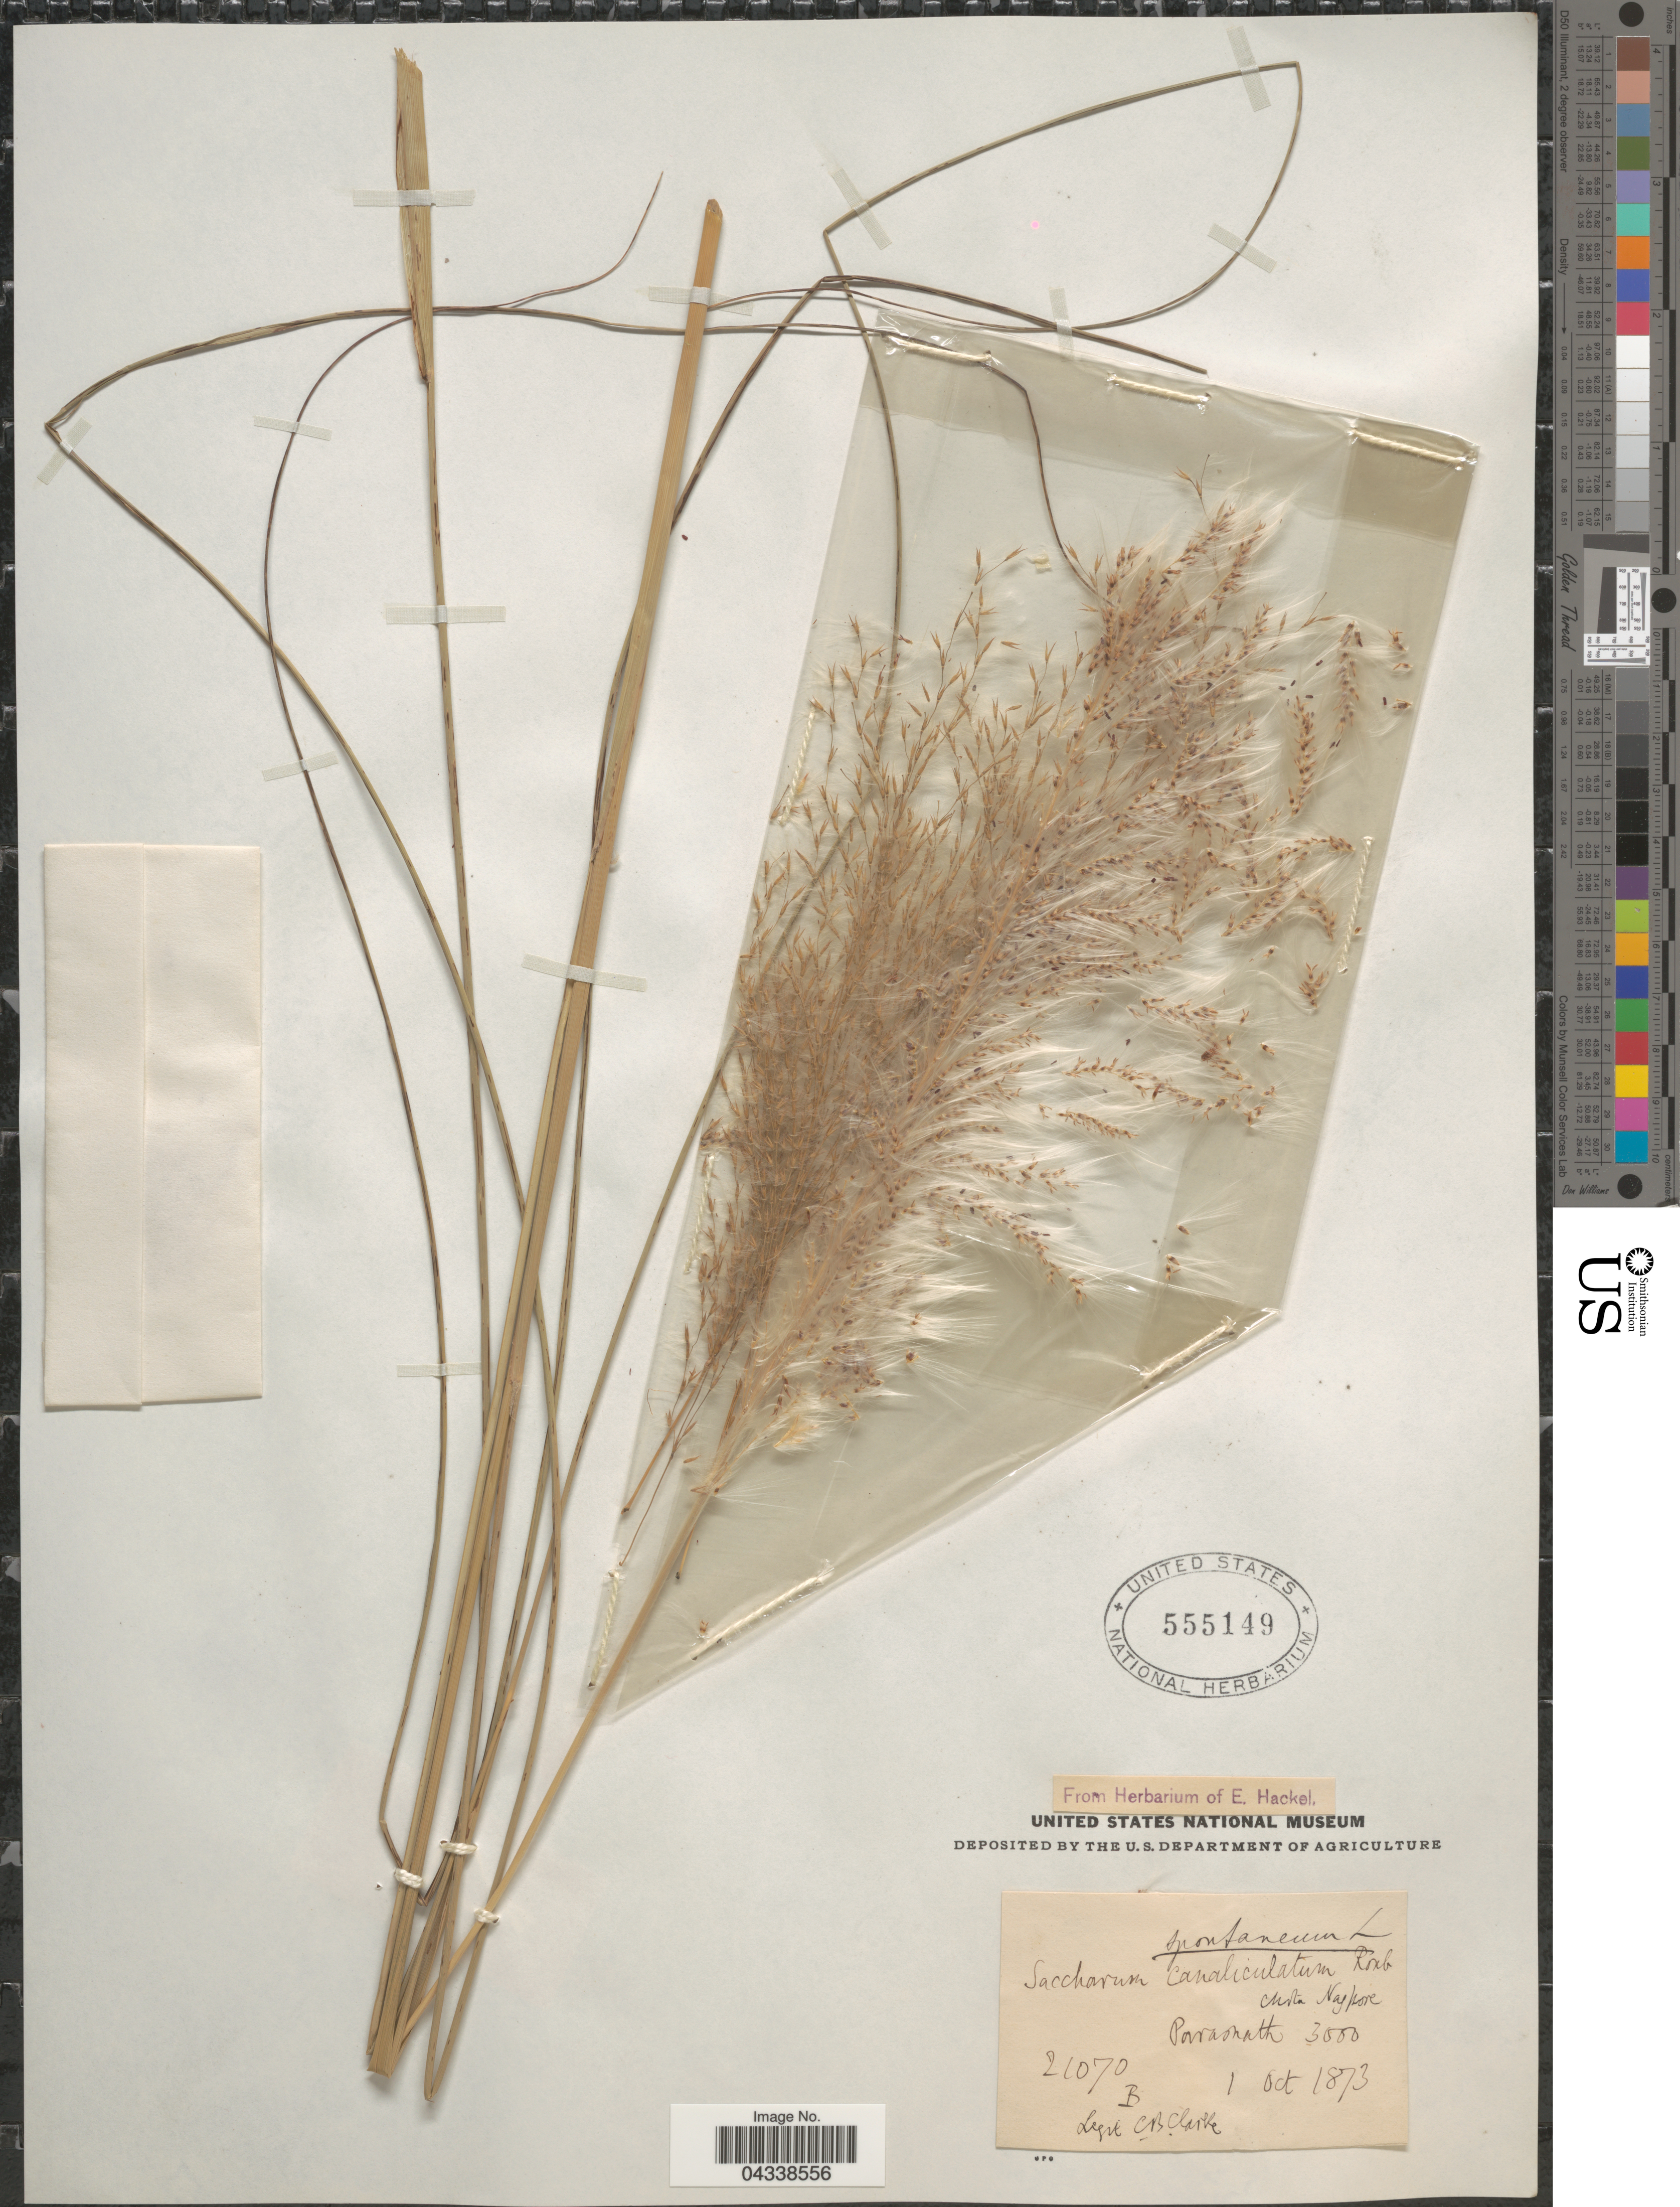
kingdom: Plantae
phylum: Tracheophyta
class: Liliopsida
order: Poales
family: Poaceae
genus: Saccharum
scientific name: Saccharum spontaneum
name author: L.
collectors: C. B. Clarke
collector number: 21070B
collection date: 1873-10-01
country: India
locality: Chota Nagpore. Parasnath.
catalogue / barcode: US 555149